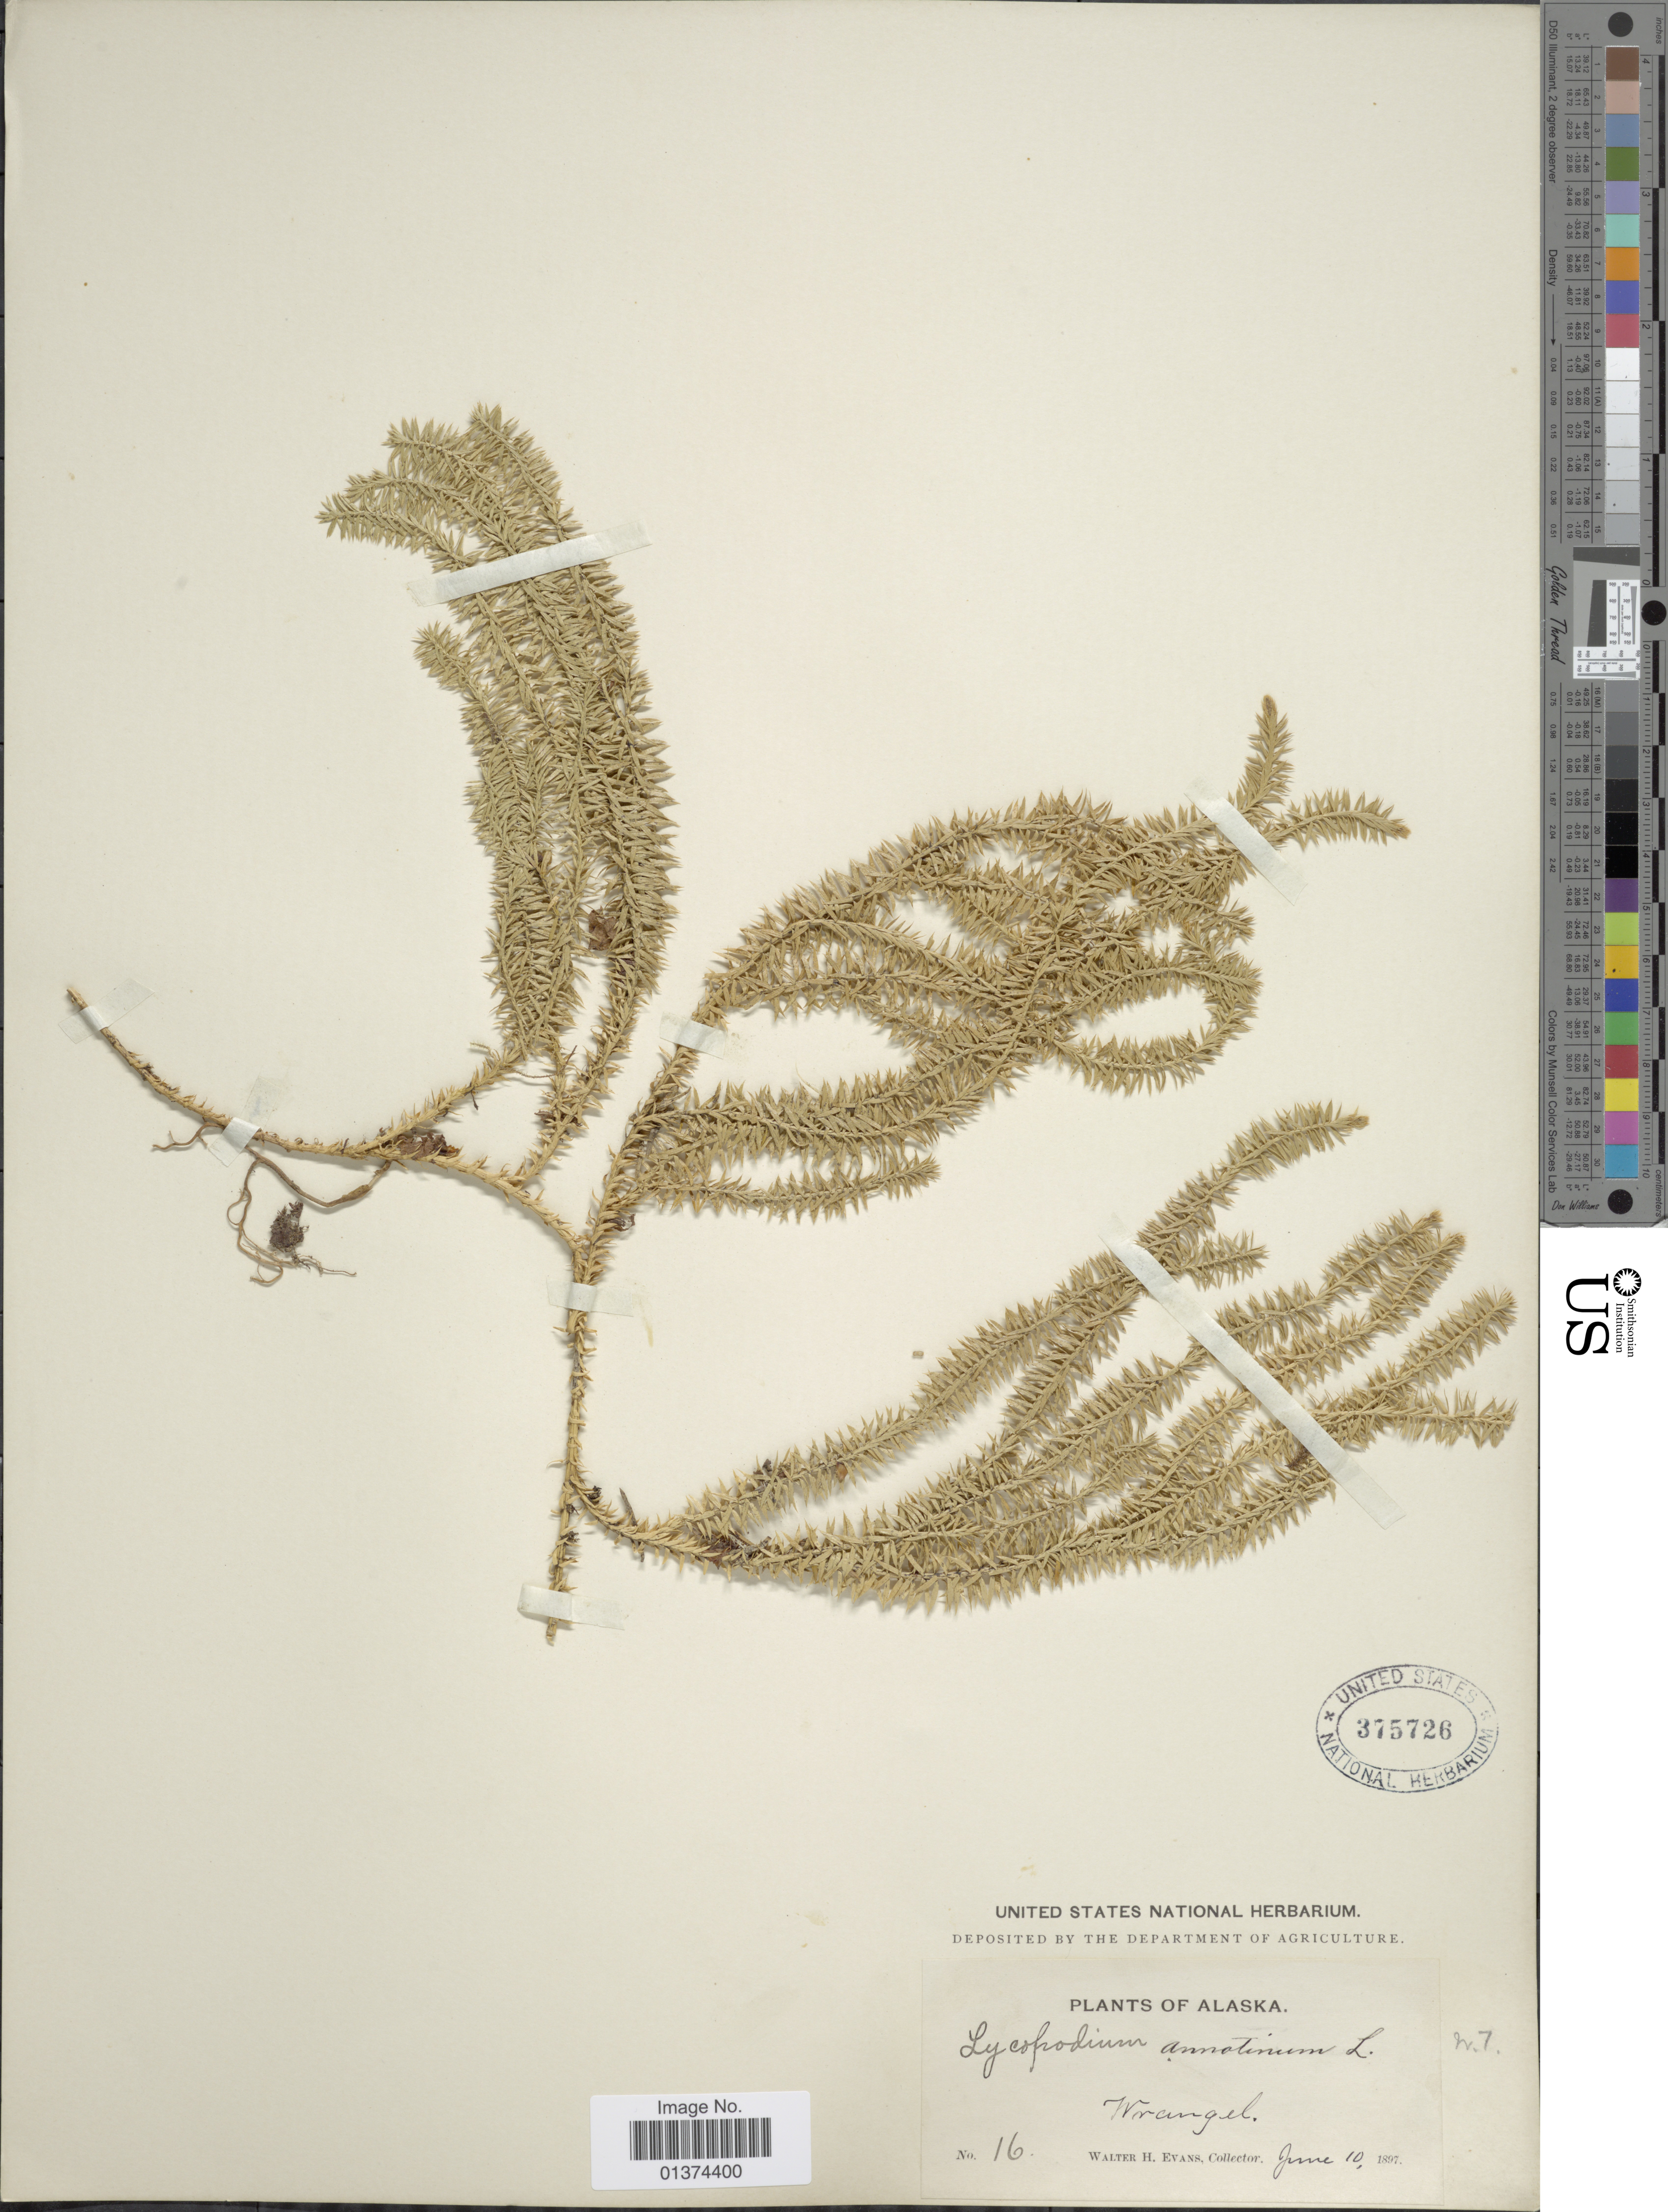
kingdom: Plantae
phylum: Tracheophyta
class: Lycopodiopsida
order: Lycopodiales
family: Lycopodiaceae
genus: Spinulum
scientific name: Spinulum annotinum subsp. annotinum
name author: (L.) A. Haines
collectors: W. H. Evans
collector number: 16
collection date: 1897-06-10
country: United States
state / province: Alaska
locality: Wrangell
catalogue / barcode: US 375726